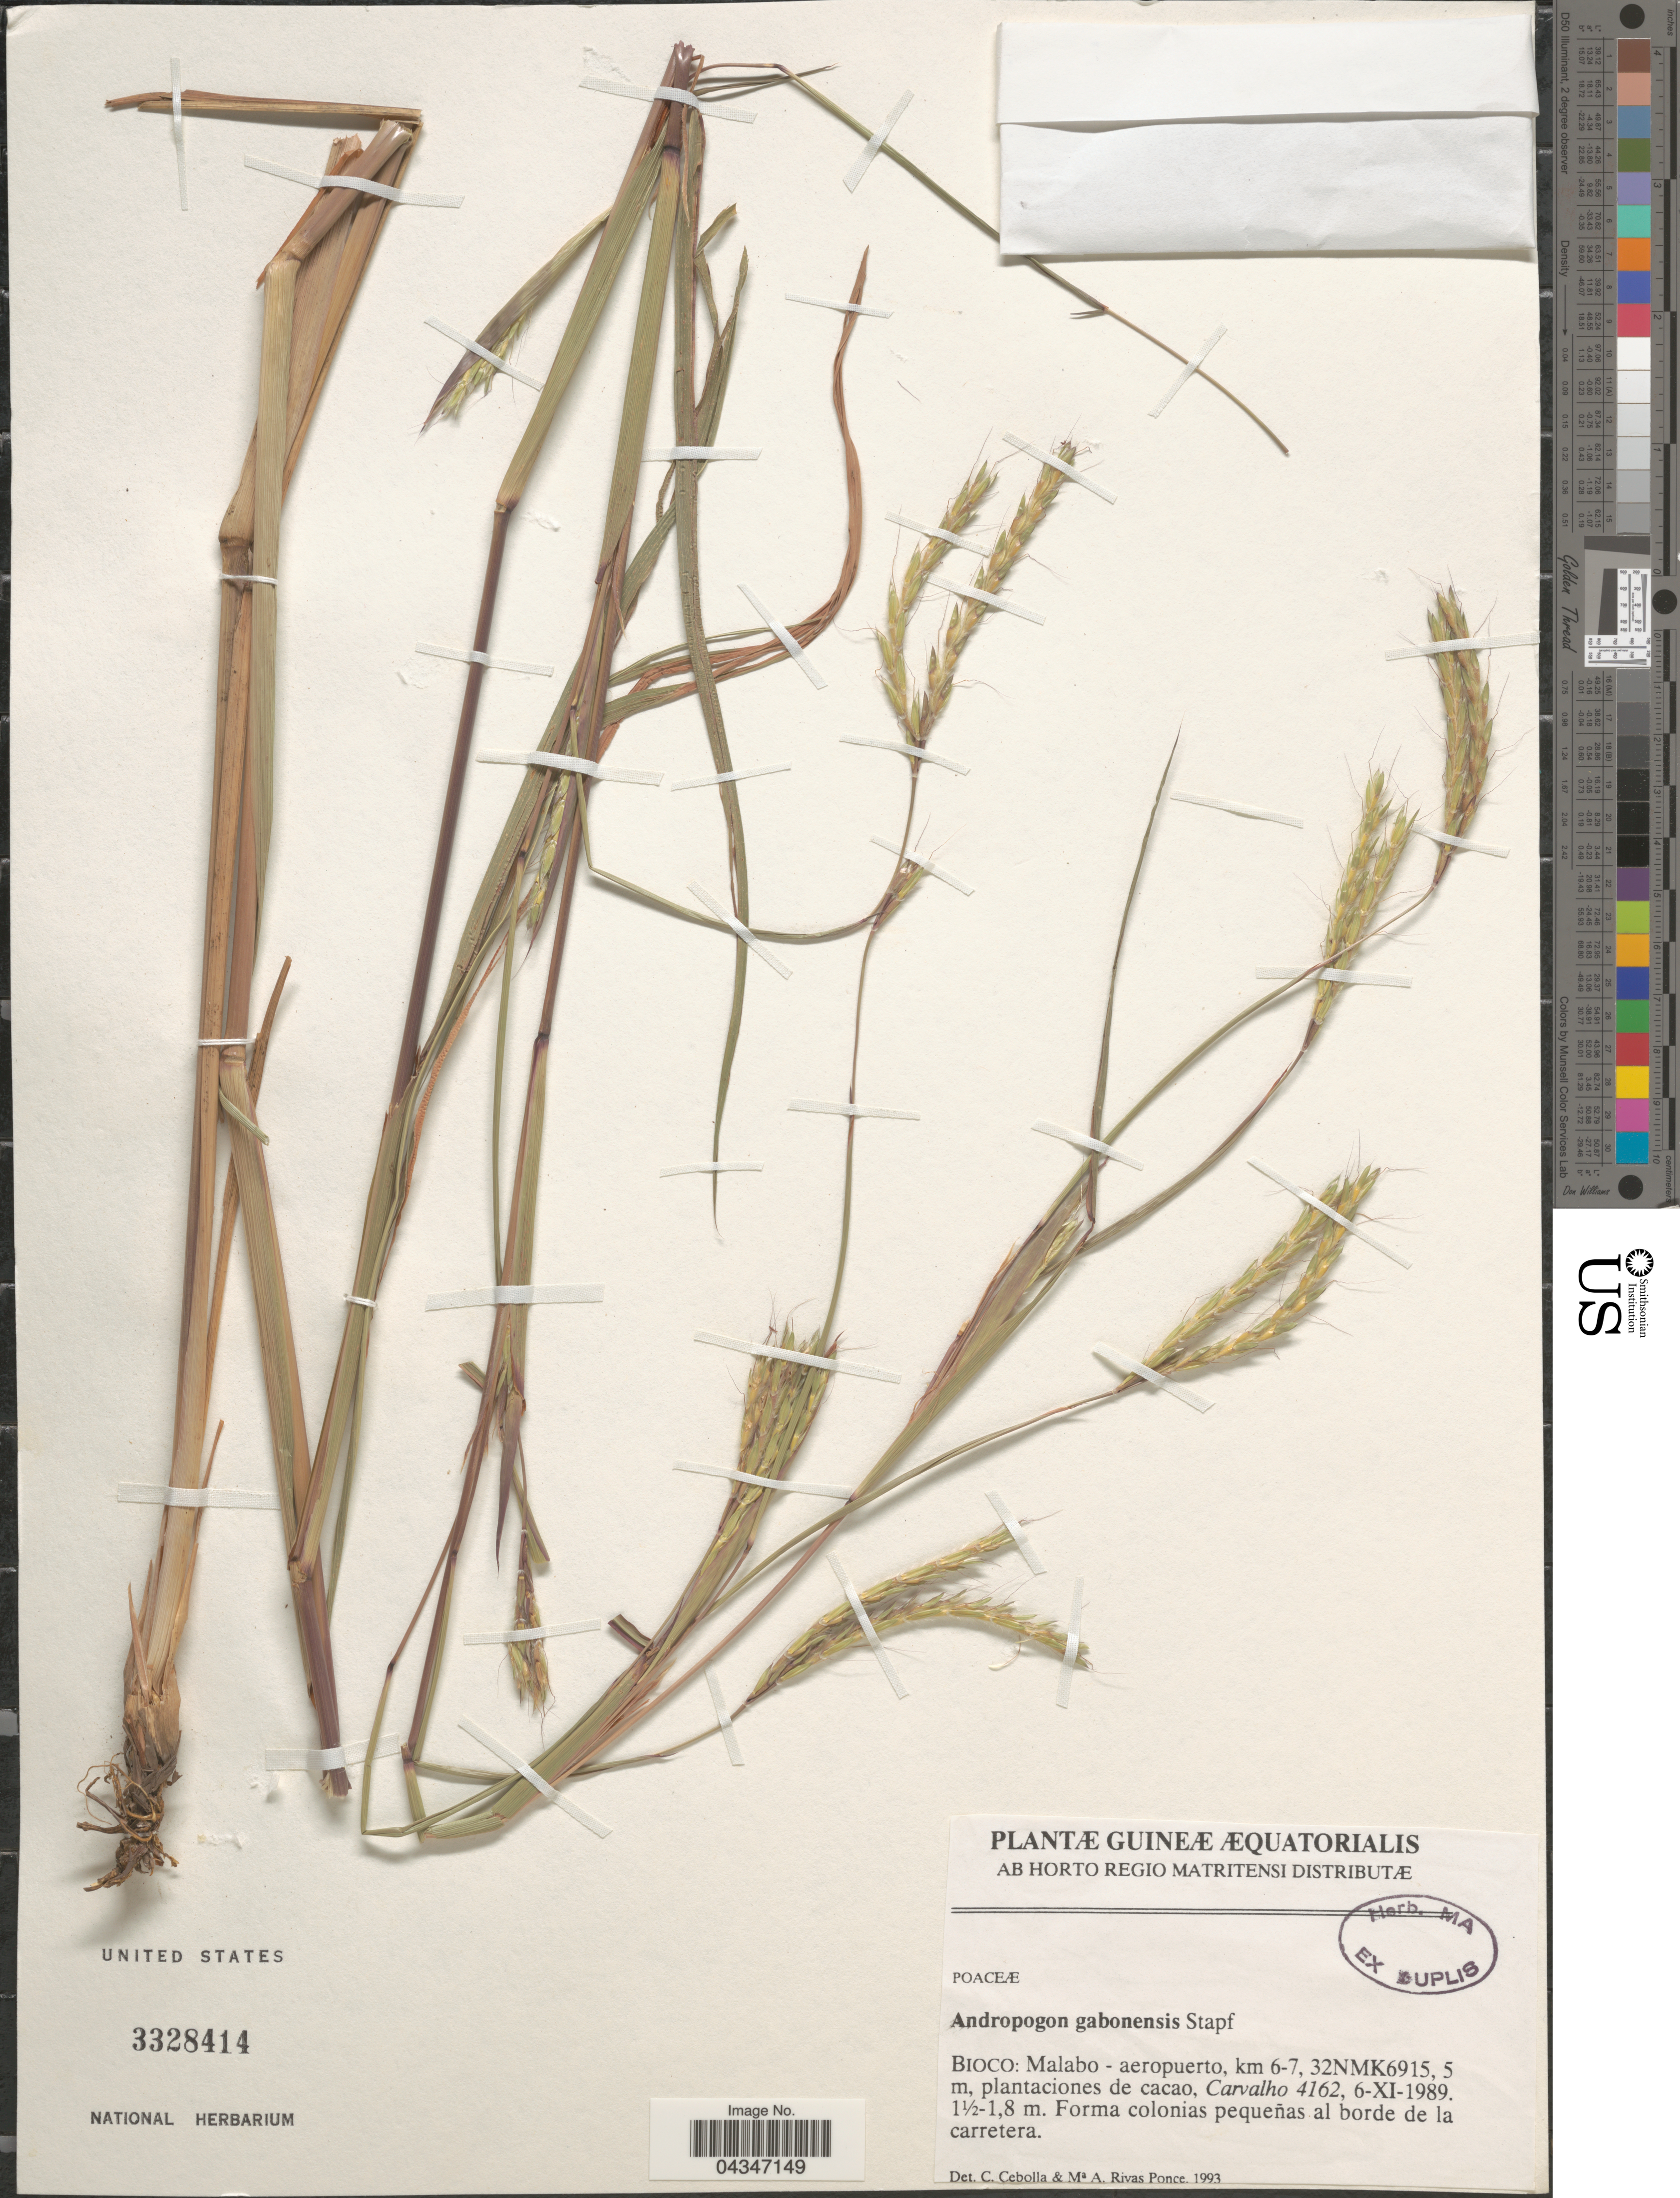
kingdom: Plantae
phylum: Tracheophyta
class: Liliopsida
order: Poales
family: Poaceae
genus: Andropogon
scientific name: Andropogon gayanus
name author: Kunth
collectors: Carvalho, --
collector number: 4162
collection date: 1989-11-06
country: Equatorial Guinea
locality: Bioco: Malabo - aeropuerto, km 6-7, 32NMK6915.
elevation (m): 5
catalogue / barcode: US 3328414